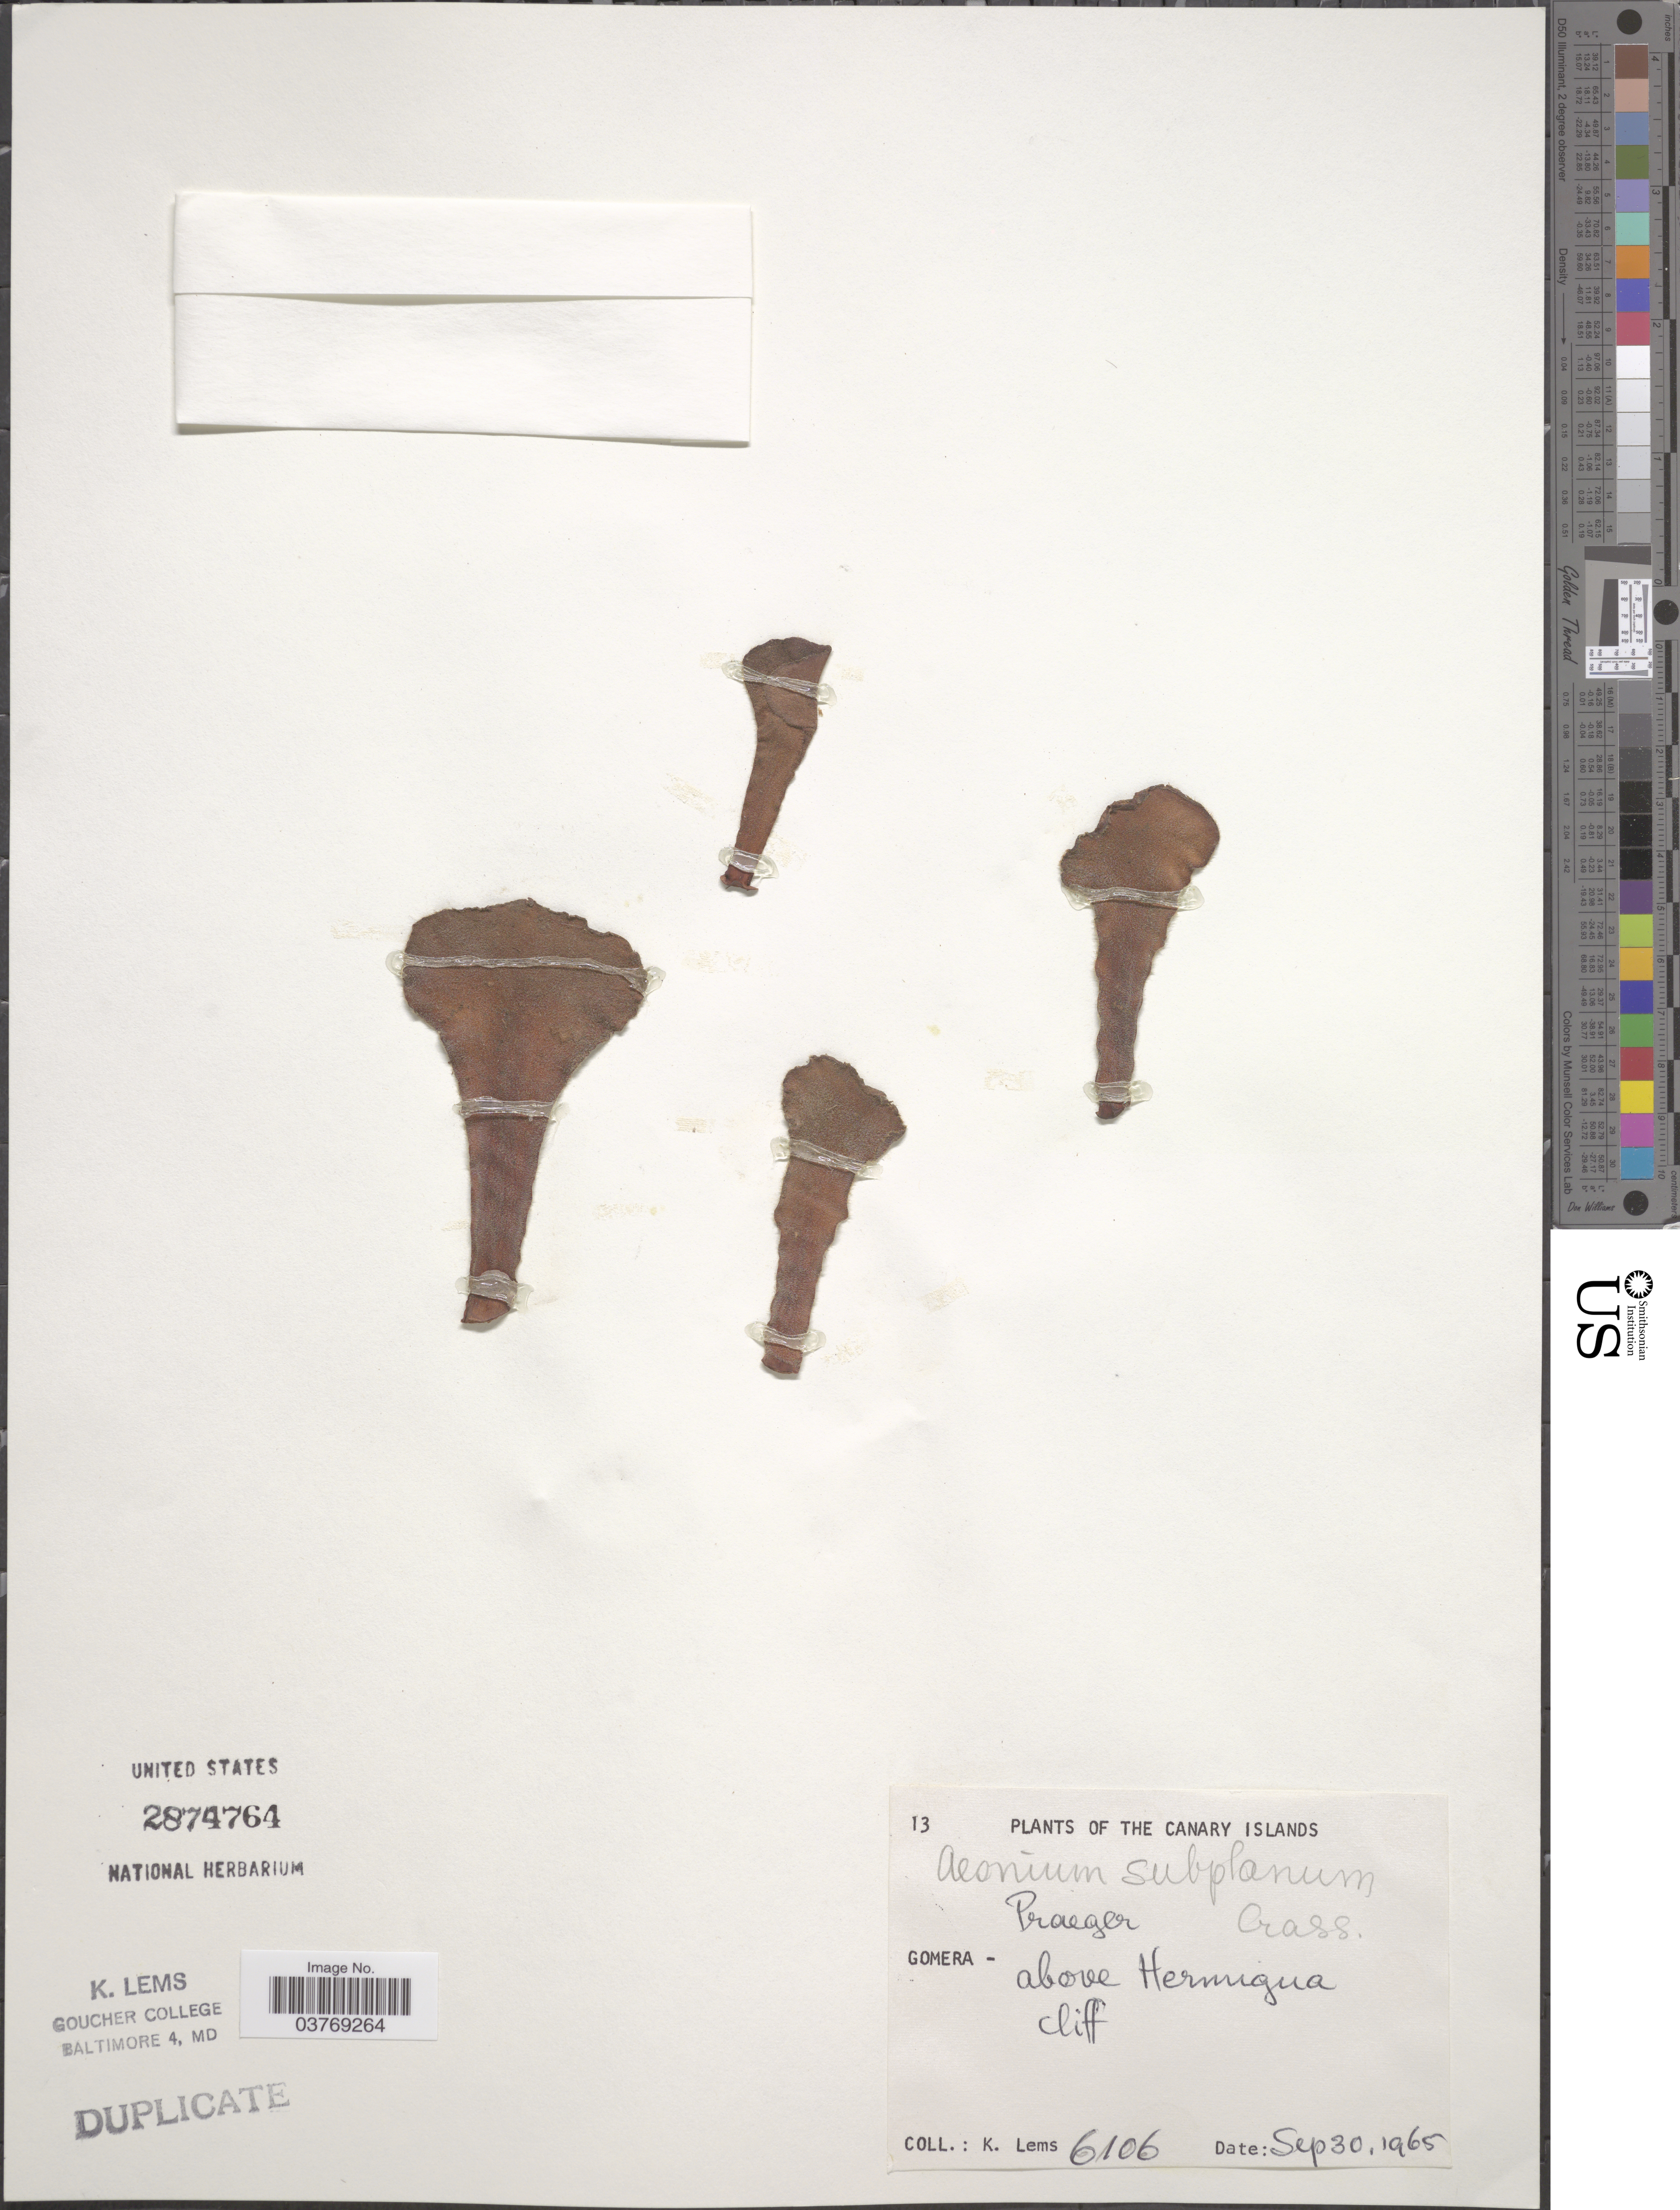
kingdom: Plantae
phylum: Tracheophyta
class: Magnoliopsida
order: Saxifragales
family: Crassulaceae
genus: Aeonium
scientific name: Aeonium subplanum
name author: Praeger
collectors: K. Lems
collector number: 6106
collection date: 1965-09-30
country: Spain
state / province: Canarias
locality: The Canary Islands. Gomera - above Hermigua cliff.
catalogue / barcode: US 2874764